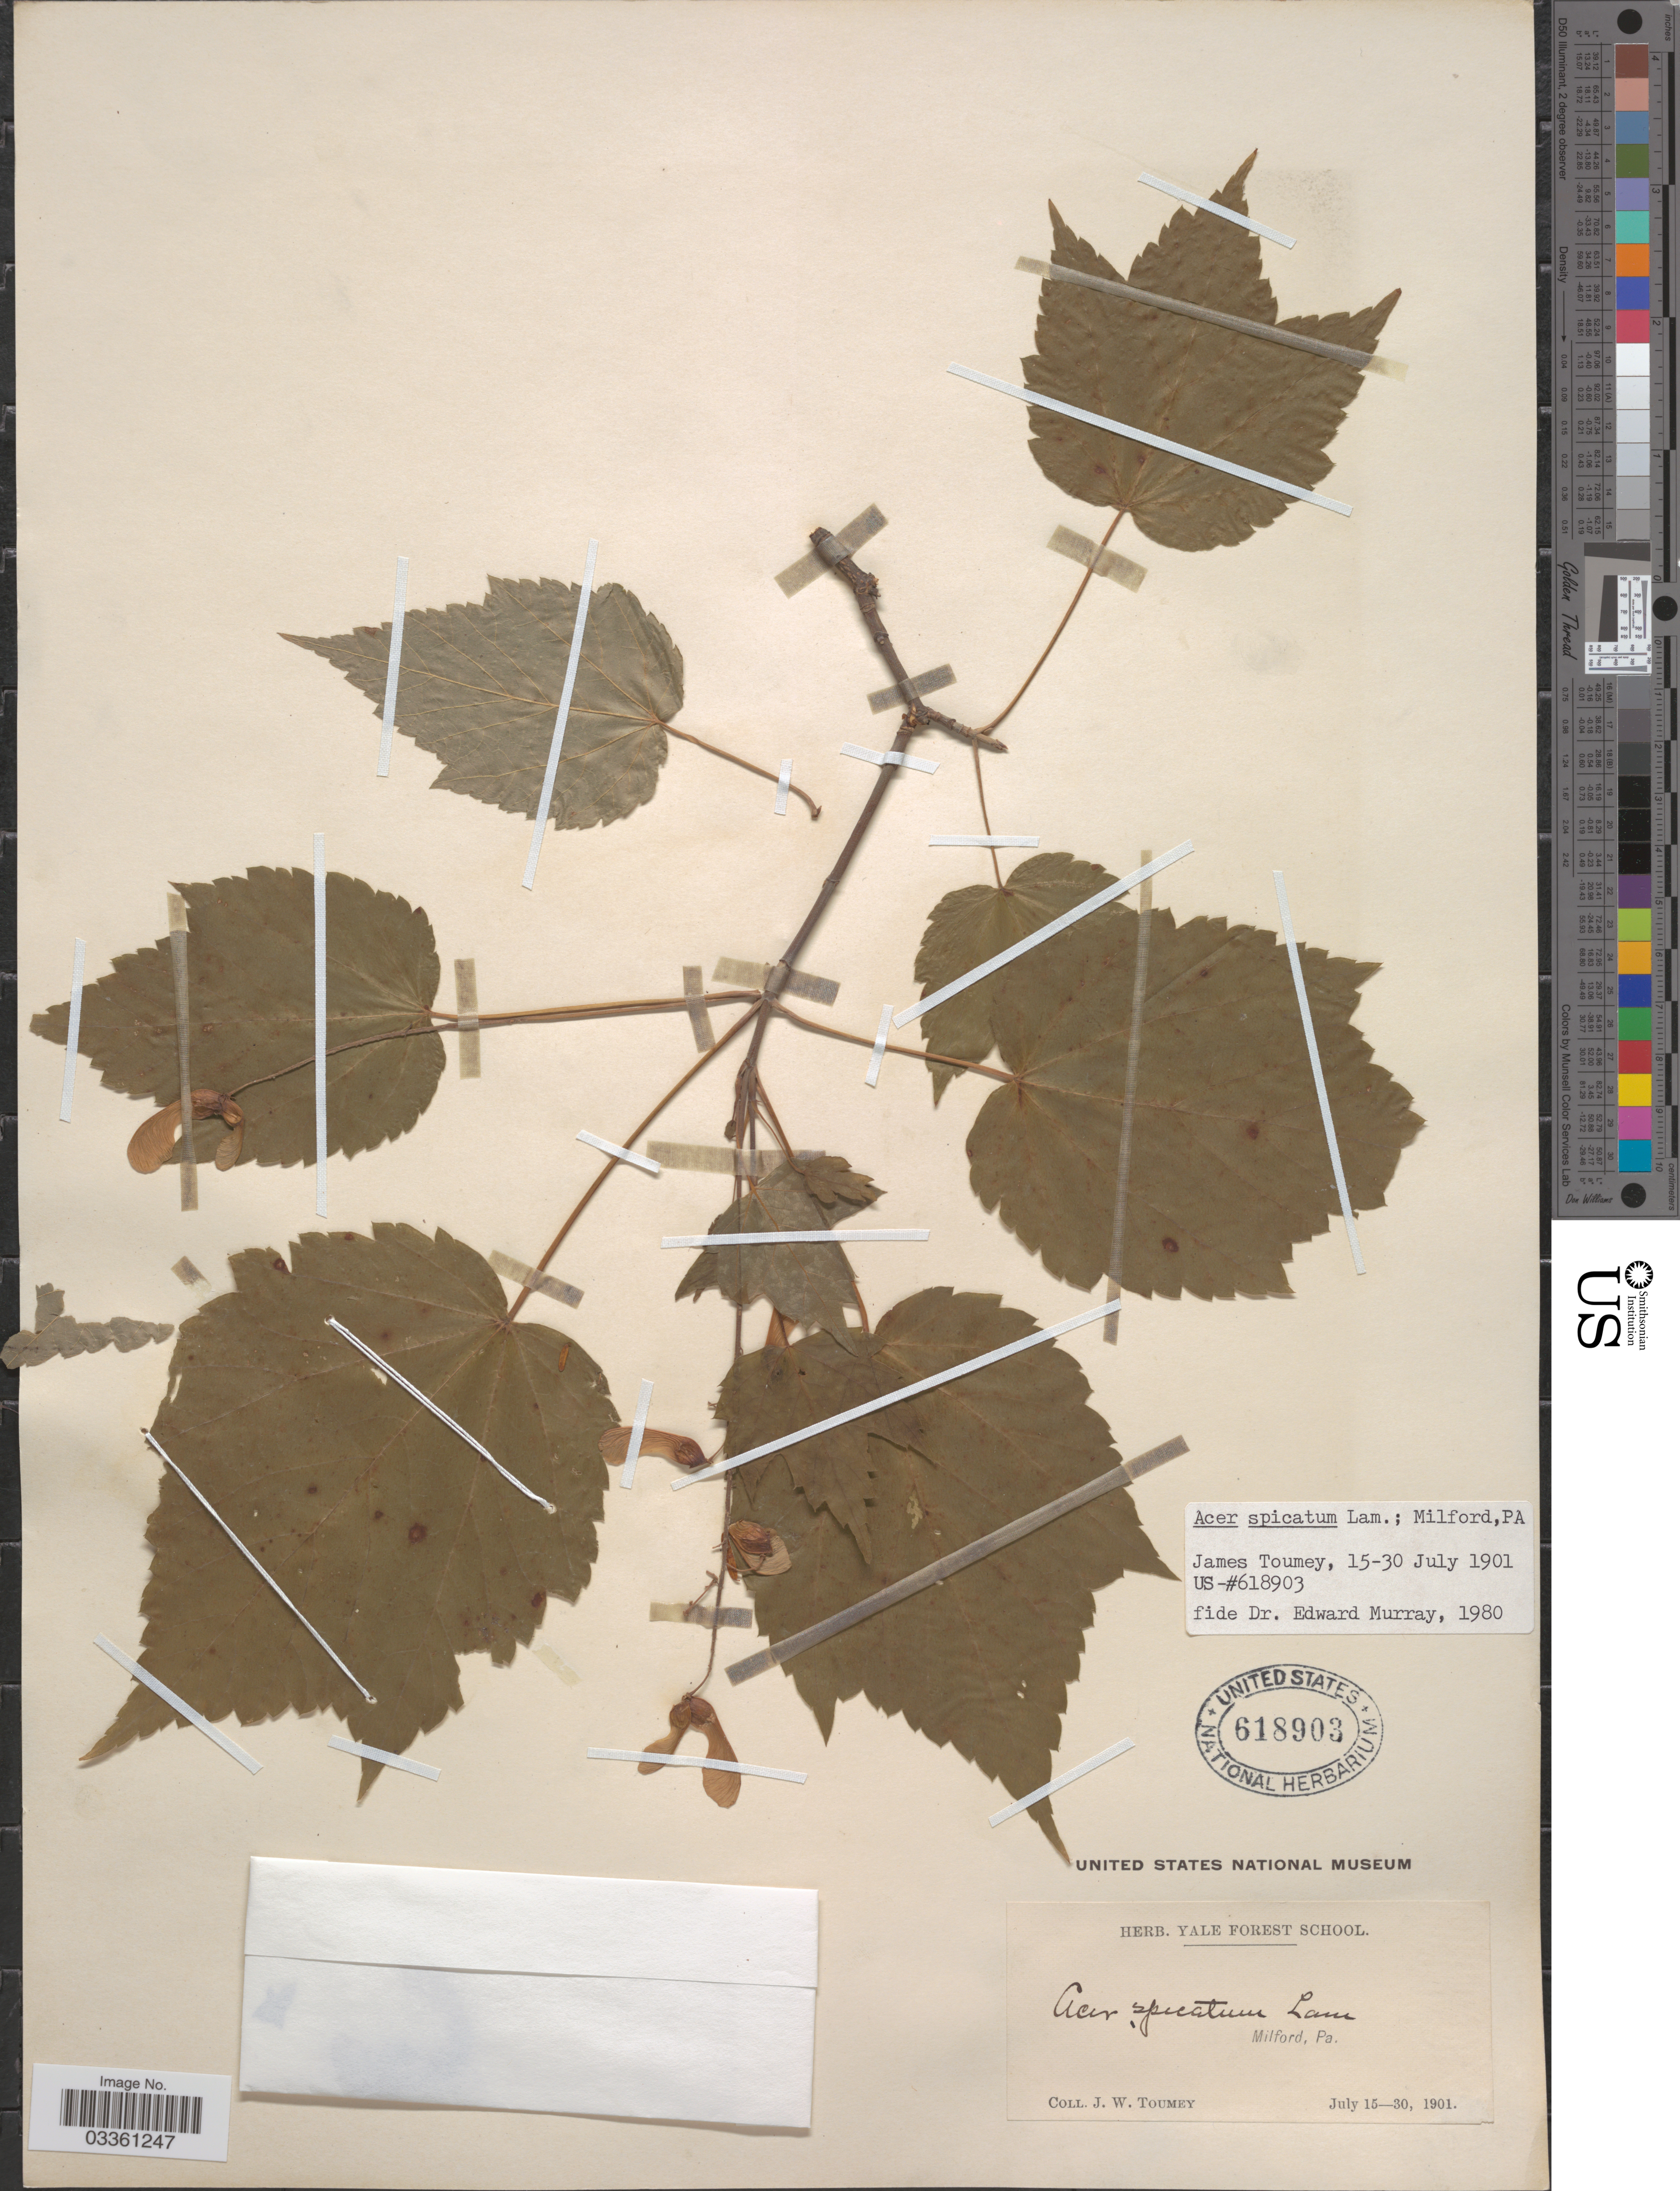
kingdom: Plantae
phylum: Tracheophyta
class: Magnoliopsida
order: Sapindales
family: Sapindaceae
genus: Acer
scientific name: Acer spicatum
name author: Lam.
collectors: J. W. Toumey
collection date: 1901-07-15/1901-07-30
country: United States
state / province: Pennsylvania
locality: Milford.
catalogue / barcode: US 618903